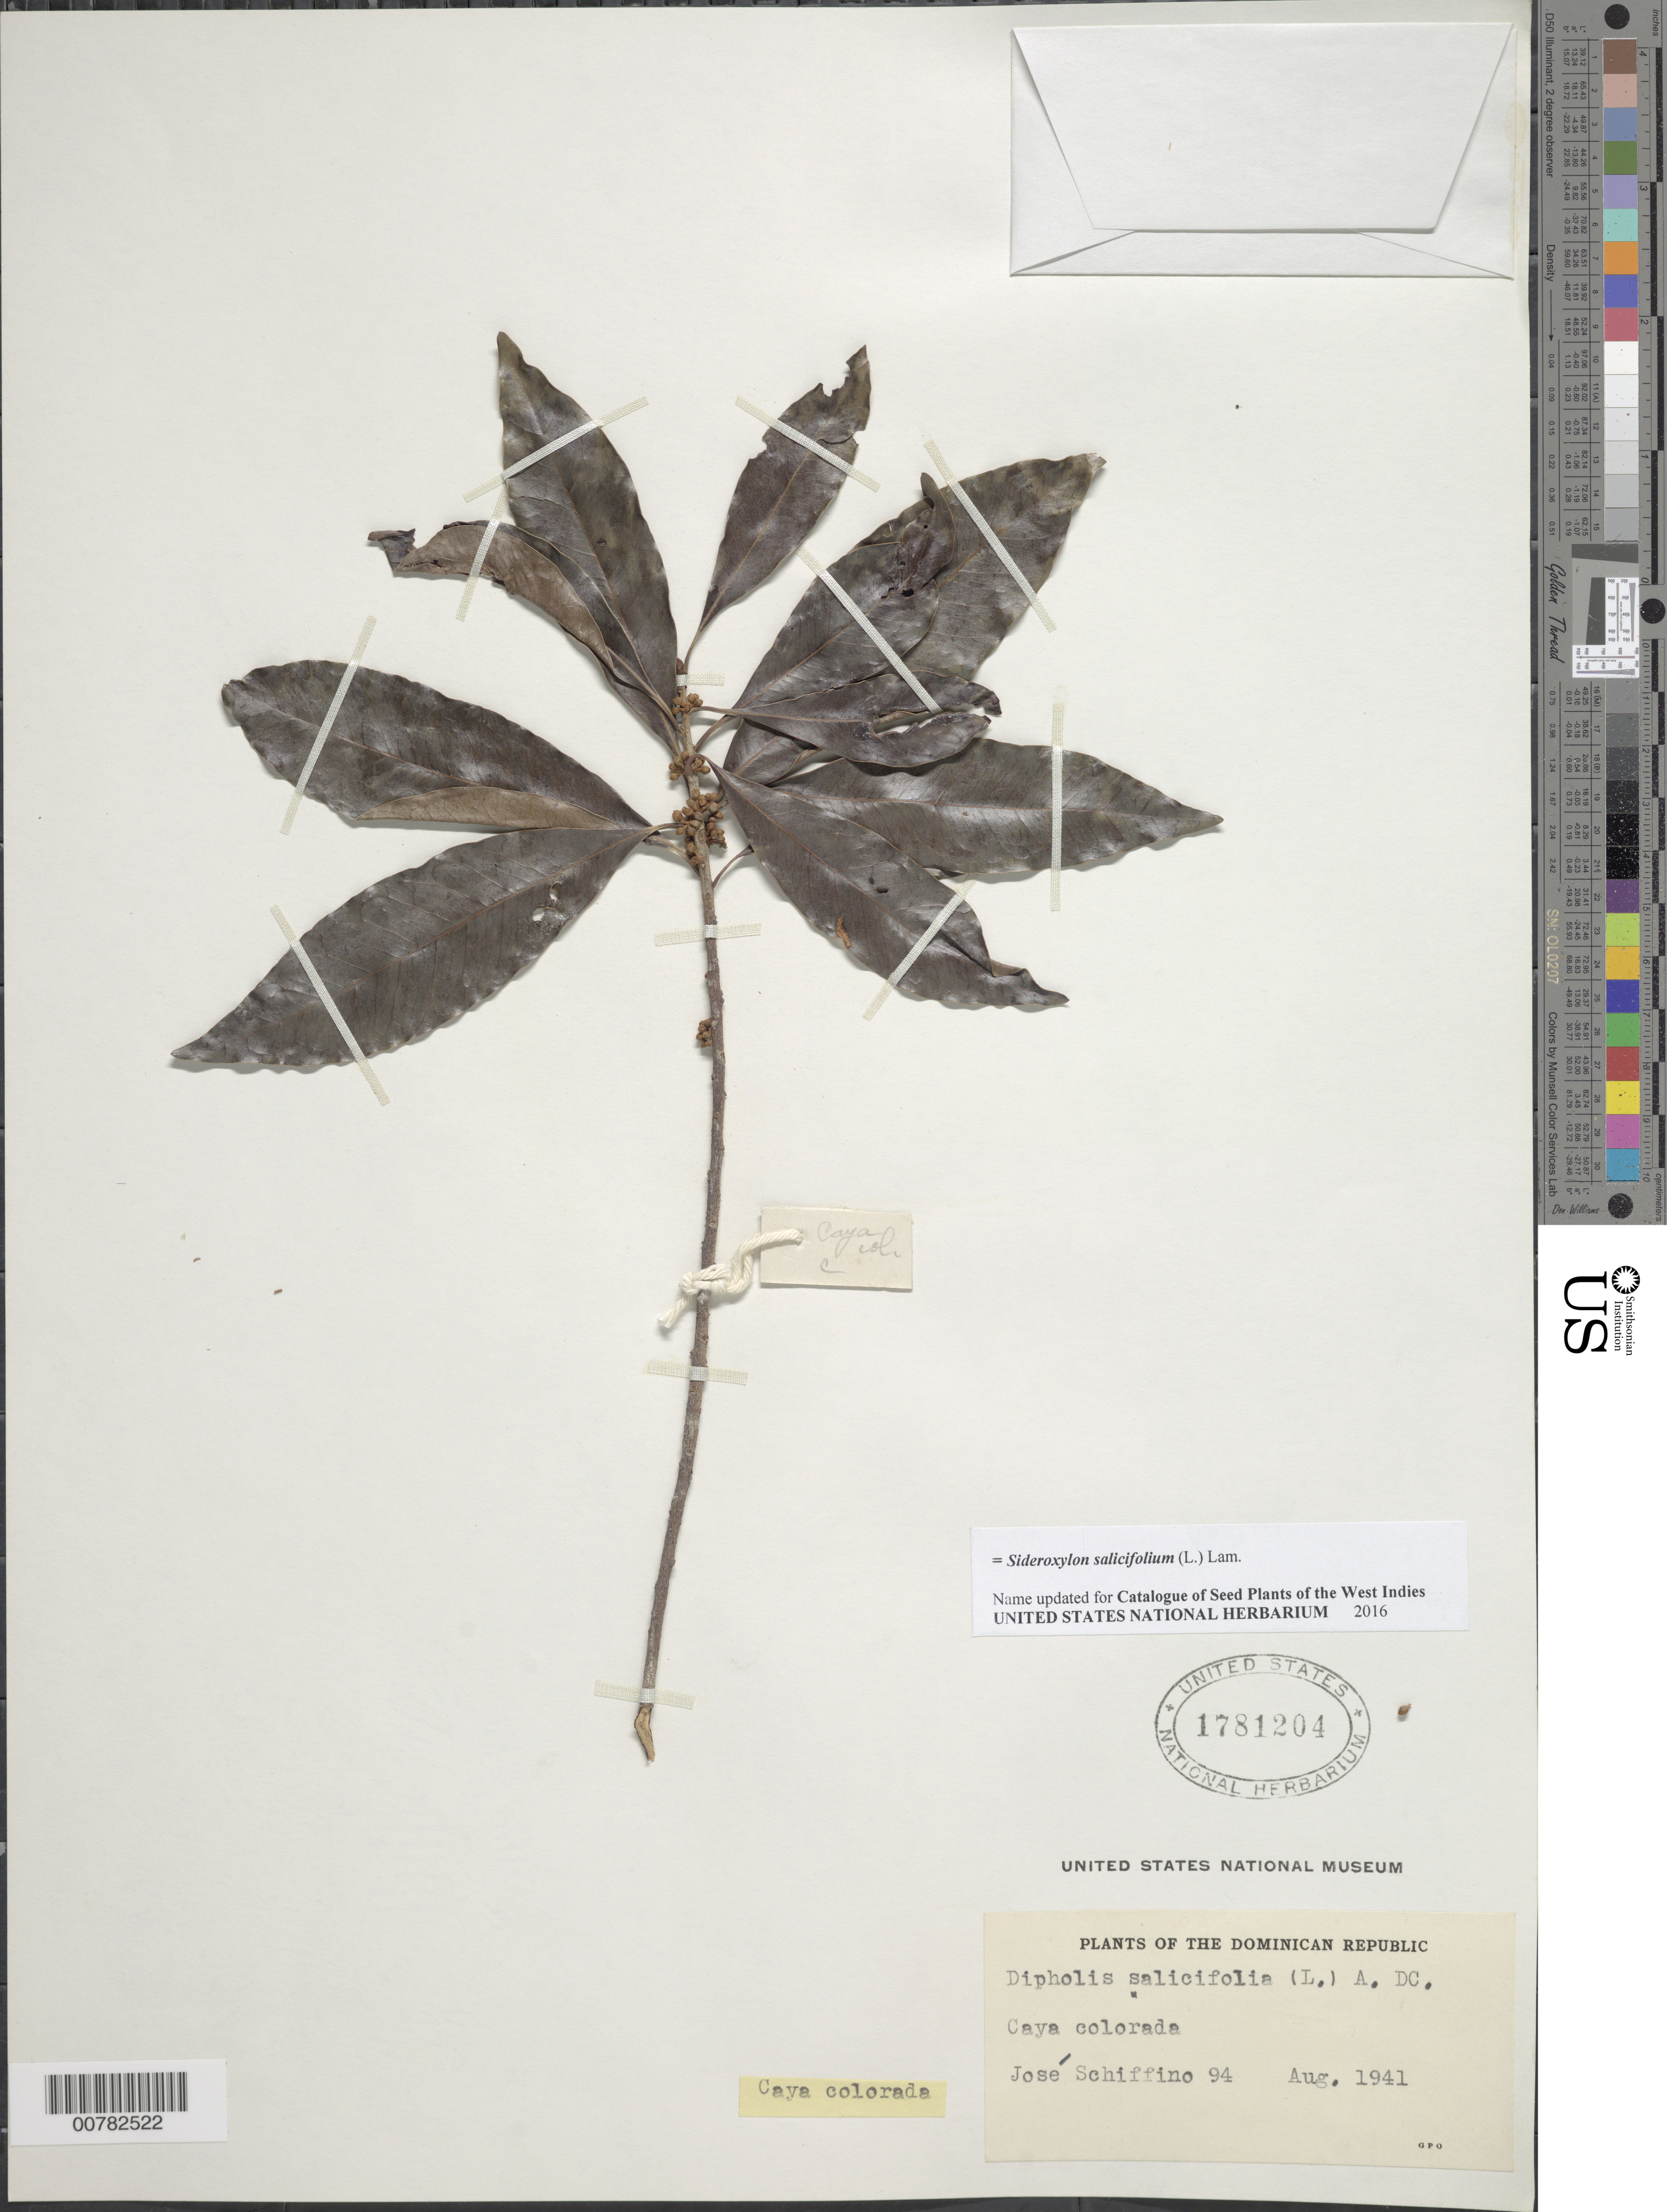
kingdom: Plantae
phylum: Tracheophyta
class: Magnoliopsida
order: Ericales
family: Sapotaceae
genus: Sideroxylon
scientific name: Sideroxylon salicifolium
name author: (L.) Lam.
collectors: J. Shiffino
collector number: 94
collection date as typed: Aug 1941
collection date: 1941-08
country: Dominican Republic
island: Hispaniola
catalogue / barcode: US 1781204